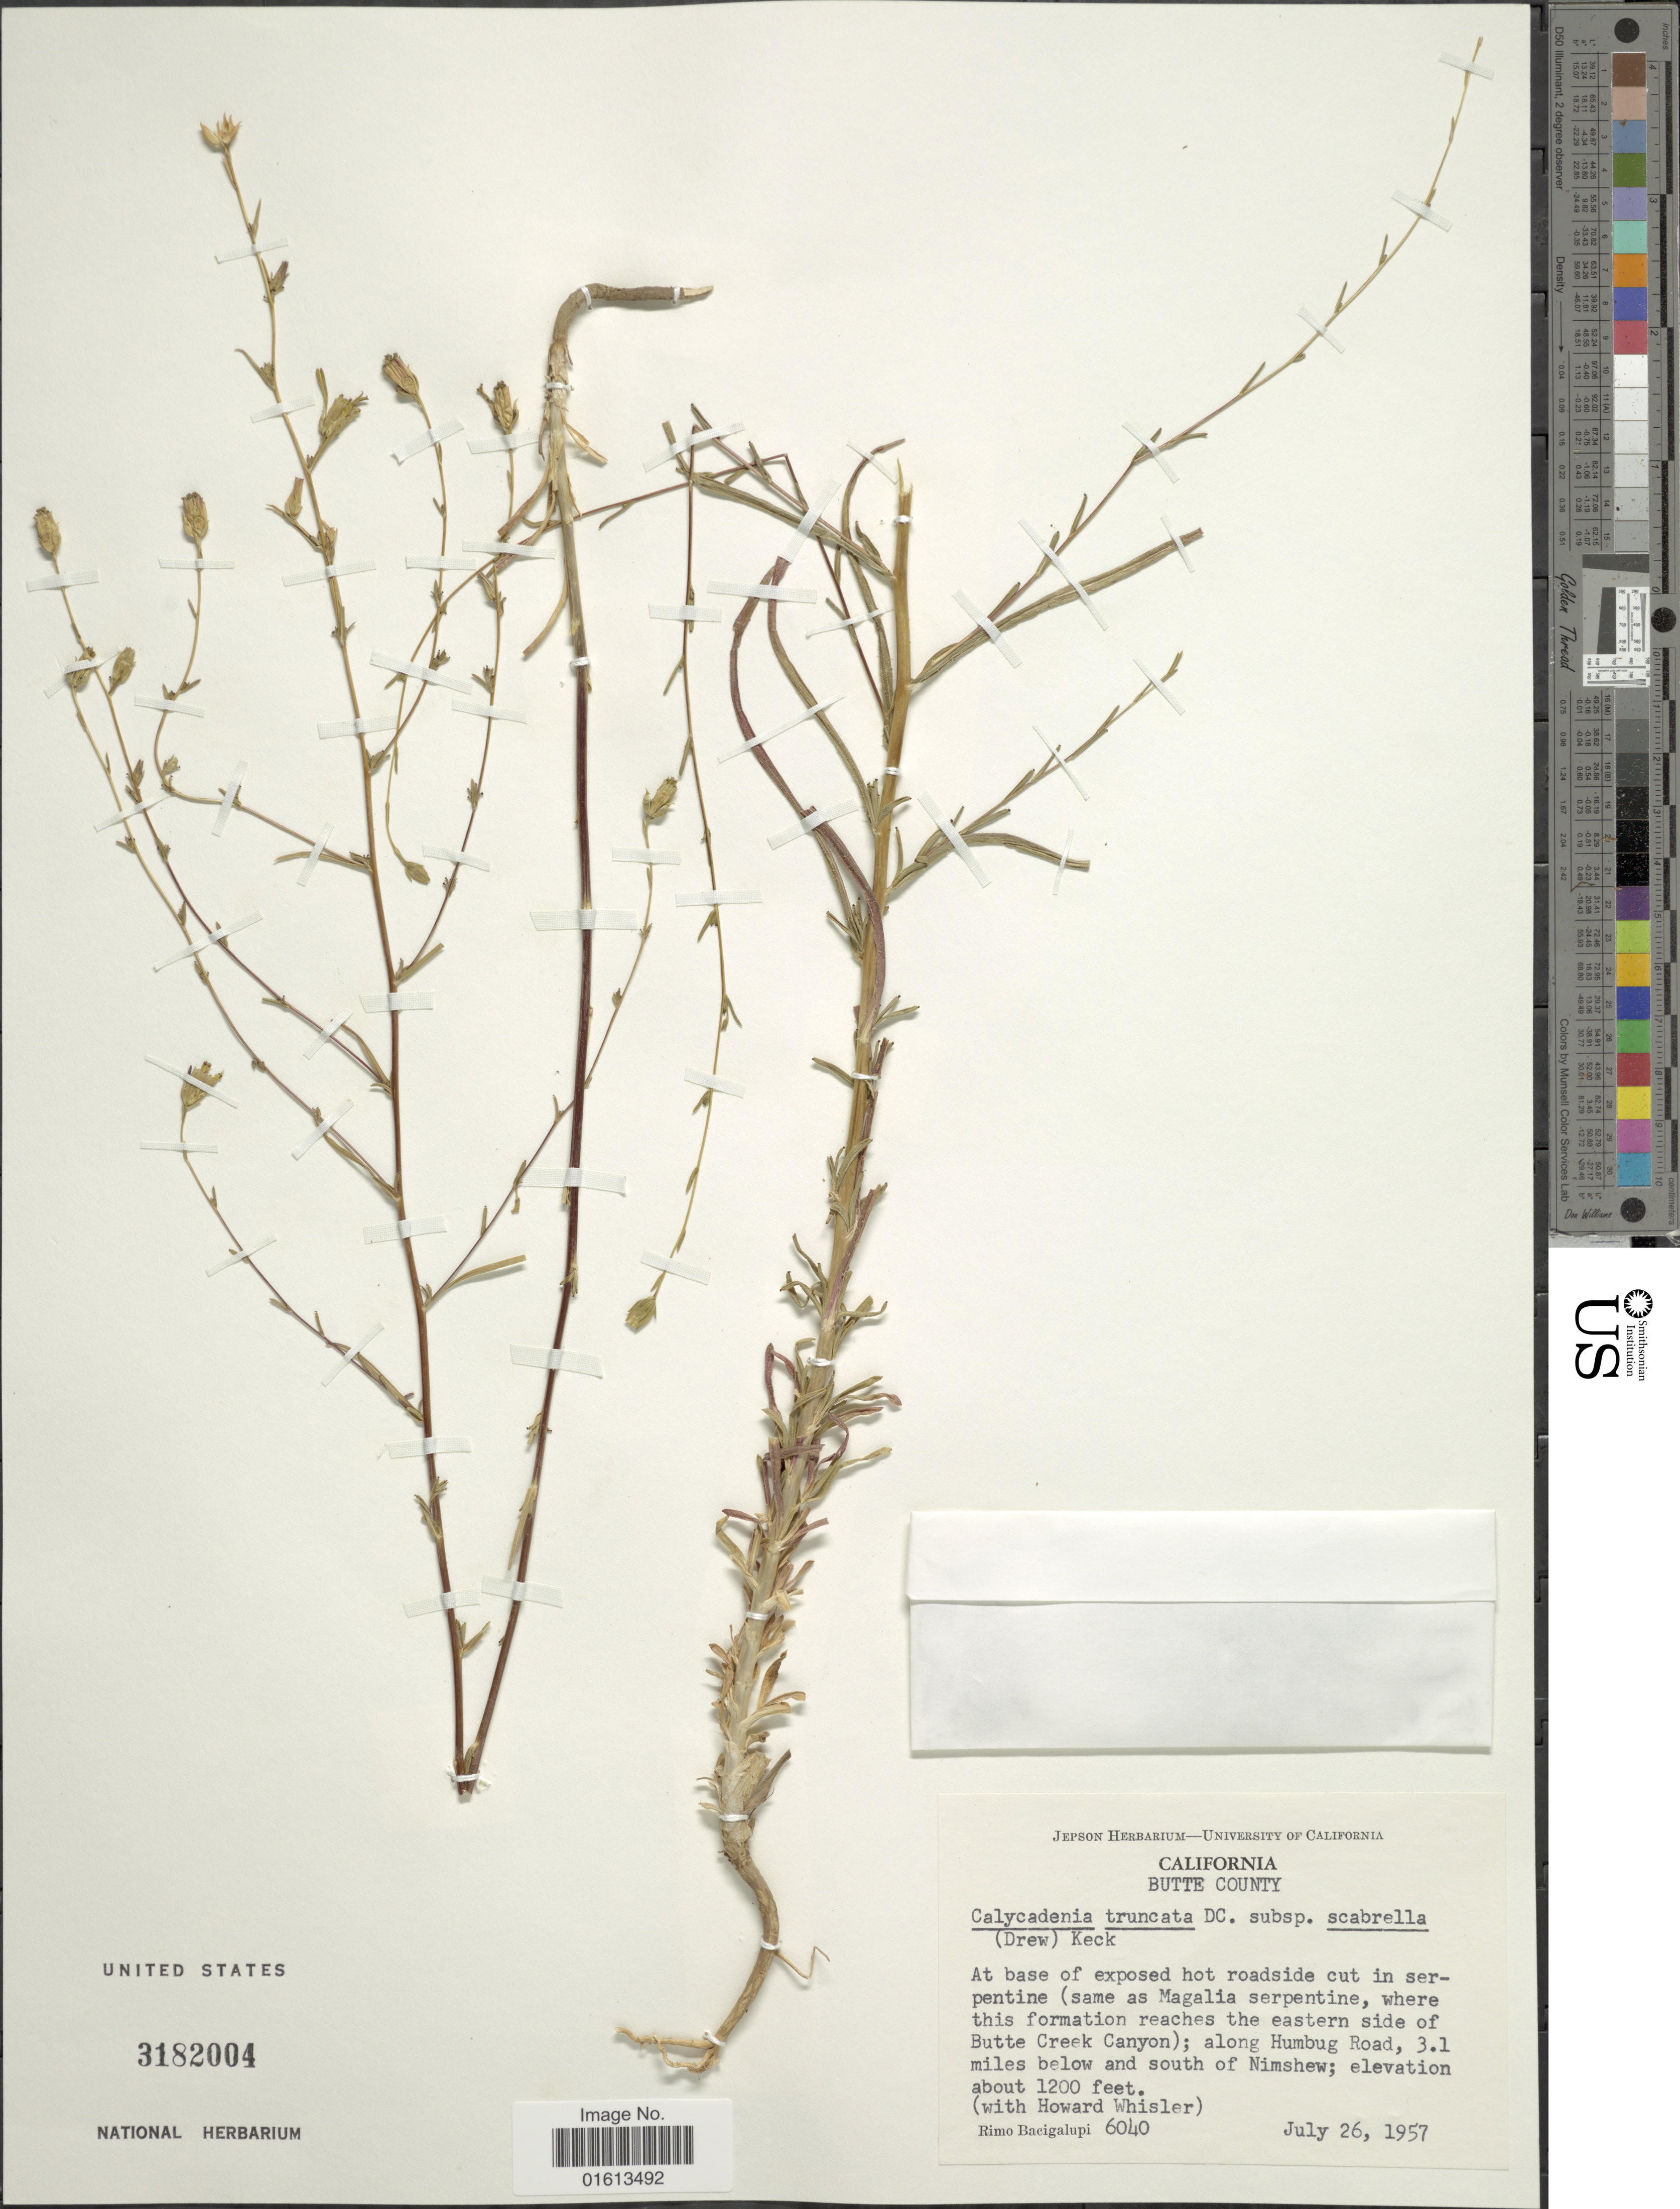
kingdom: Plantae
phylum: Tracheophyta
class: Magnoliopsida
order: Asterales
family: Asteraceae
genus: Calycadenia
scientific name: Calycadenia truncata subsp. scabrella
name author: (Drew) D.D. Keck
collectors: R. Bacigalupi & H. Whisler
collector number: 6040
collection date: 1957-07-26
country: United States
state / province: California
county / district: Butte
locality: Butte County, at base of exposed hot roadside cut in serpentine (same as Magalia Serpentine, where this formation reaches the eastern side of Butte Creek Canyon), along Humbug Road, 3.1 miles below and South of Nimshew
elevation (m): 366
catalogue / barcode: US 3182004